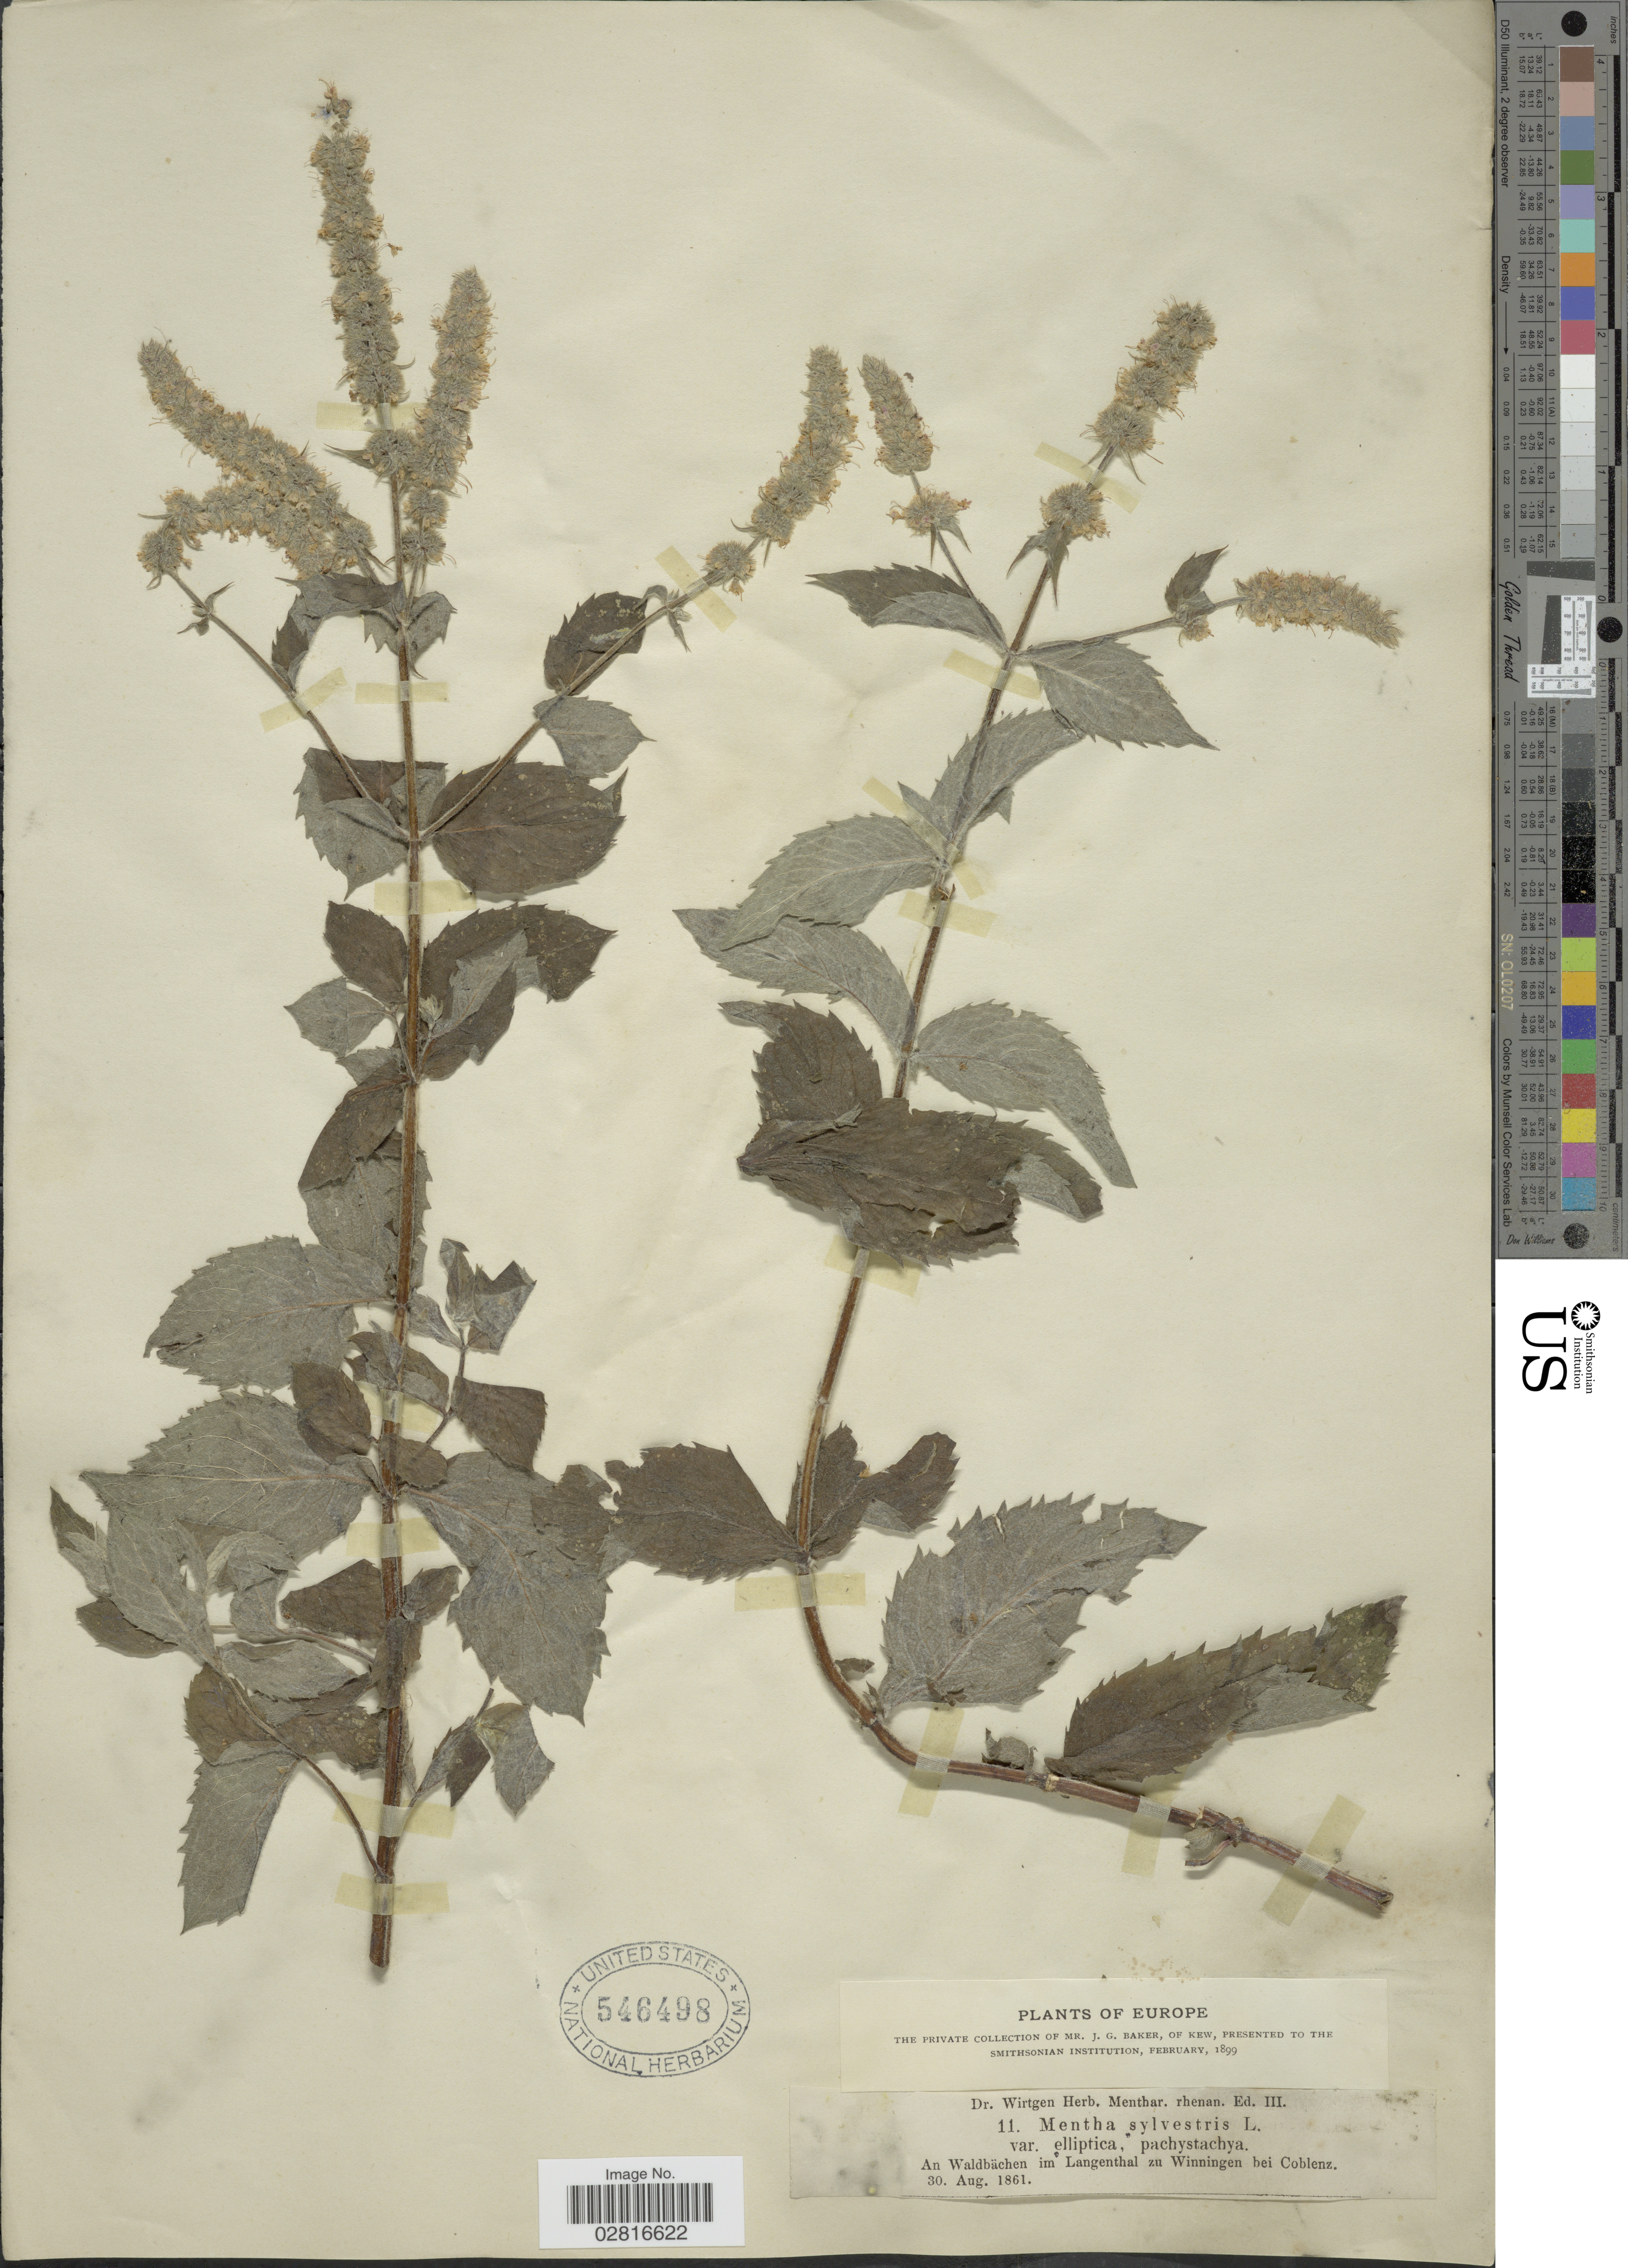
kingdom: Plantae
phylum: Tracheophyta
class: Magnoliopsida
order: Lamiales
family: Lamiaceae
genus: Mentha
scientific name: Mentha sylvestris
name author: L.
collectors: J. G. Baker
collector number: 11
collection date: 1861-08-30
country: Germany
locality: Europe. An Waldbächen im Langenthal zu Winningen bei Coblenz.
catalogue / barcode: US 546498